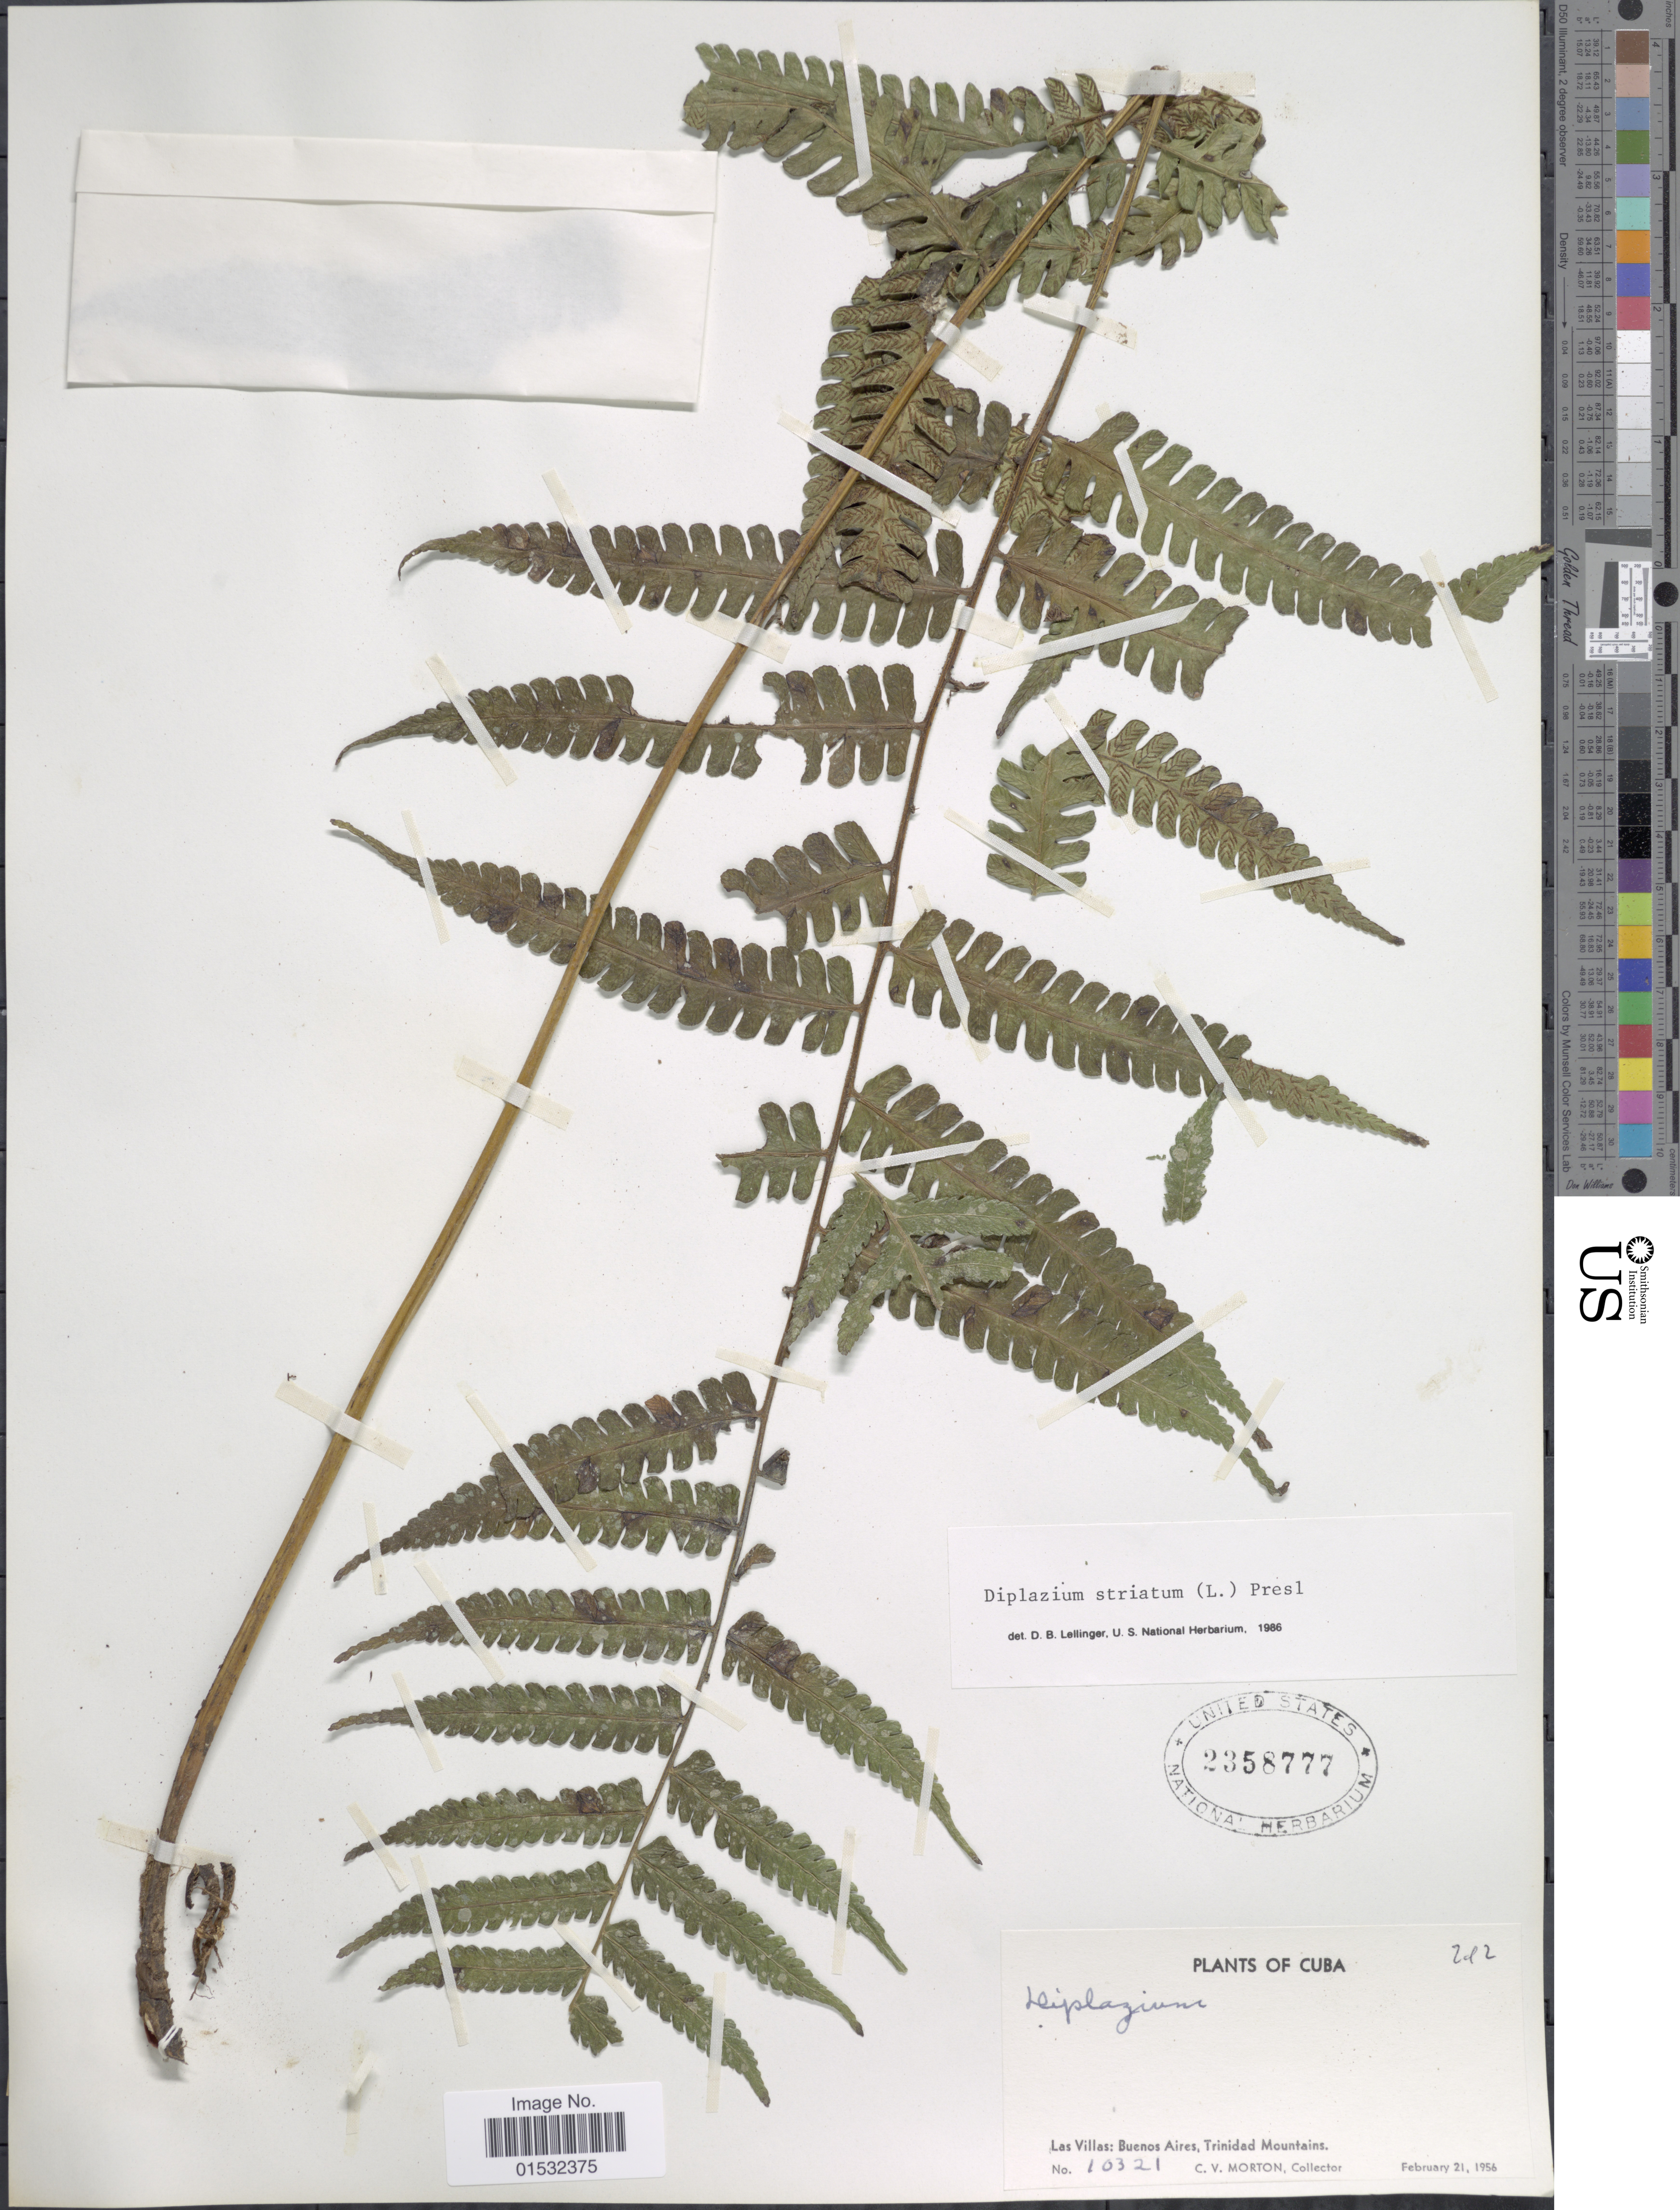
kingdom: Plantae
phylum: Tracheophyta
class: Polypodiopsida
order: Polypodiales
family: Athyriaceae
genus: Diplazium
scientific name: Diplazium striatum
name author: (L.) C. Presl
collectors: C. V. Morton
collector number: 10321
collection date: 1956-02-21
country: Cuba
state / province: Las Villas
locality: Buenos Aires, Trinidad Mountains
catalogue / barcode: US 2358777